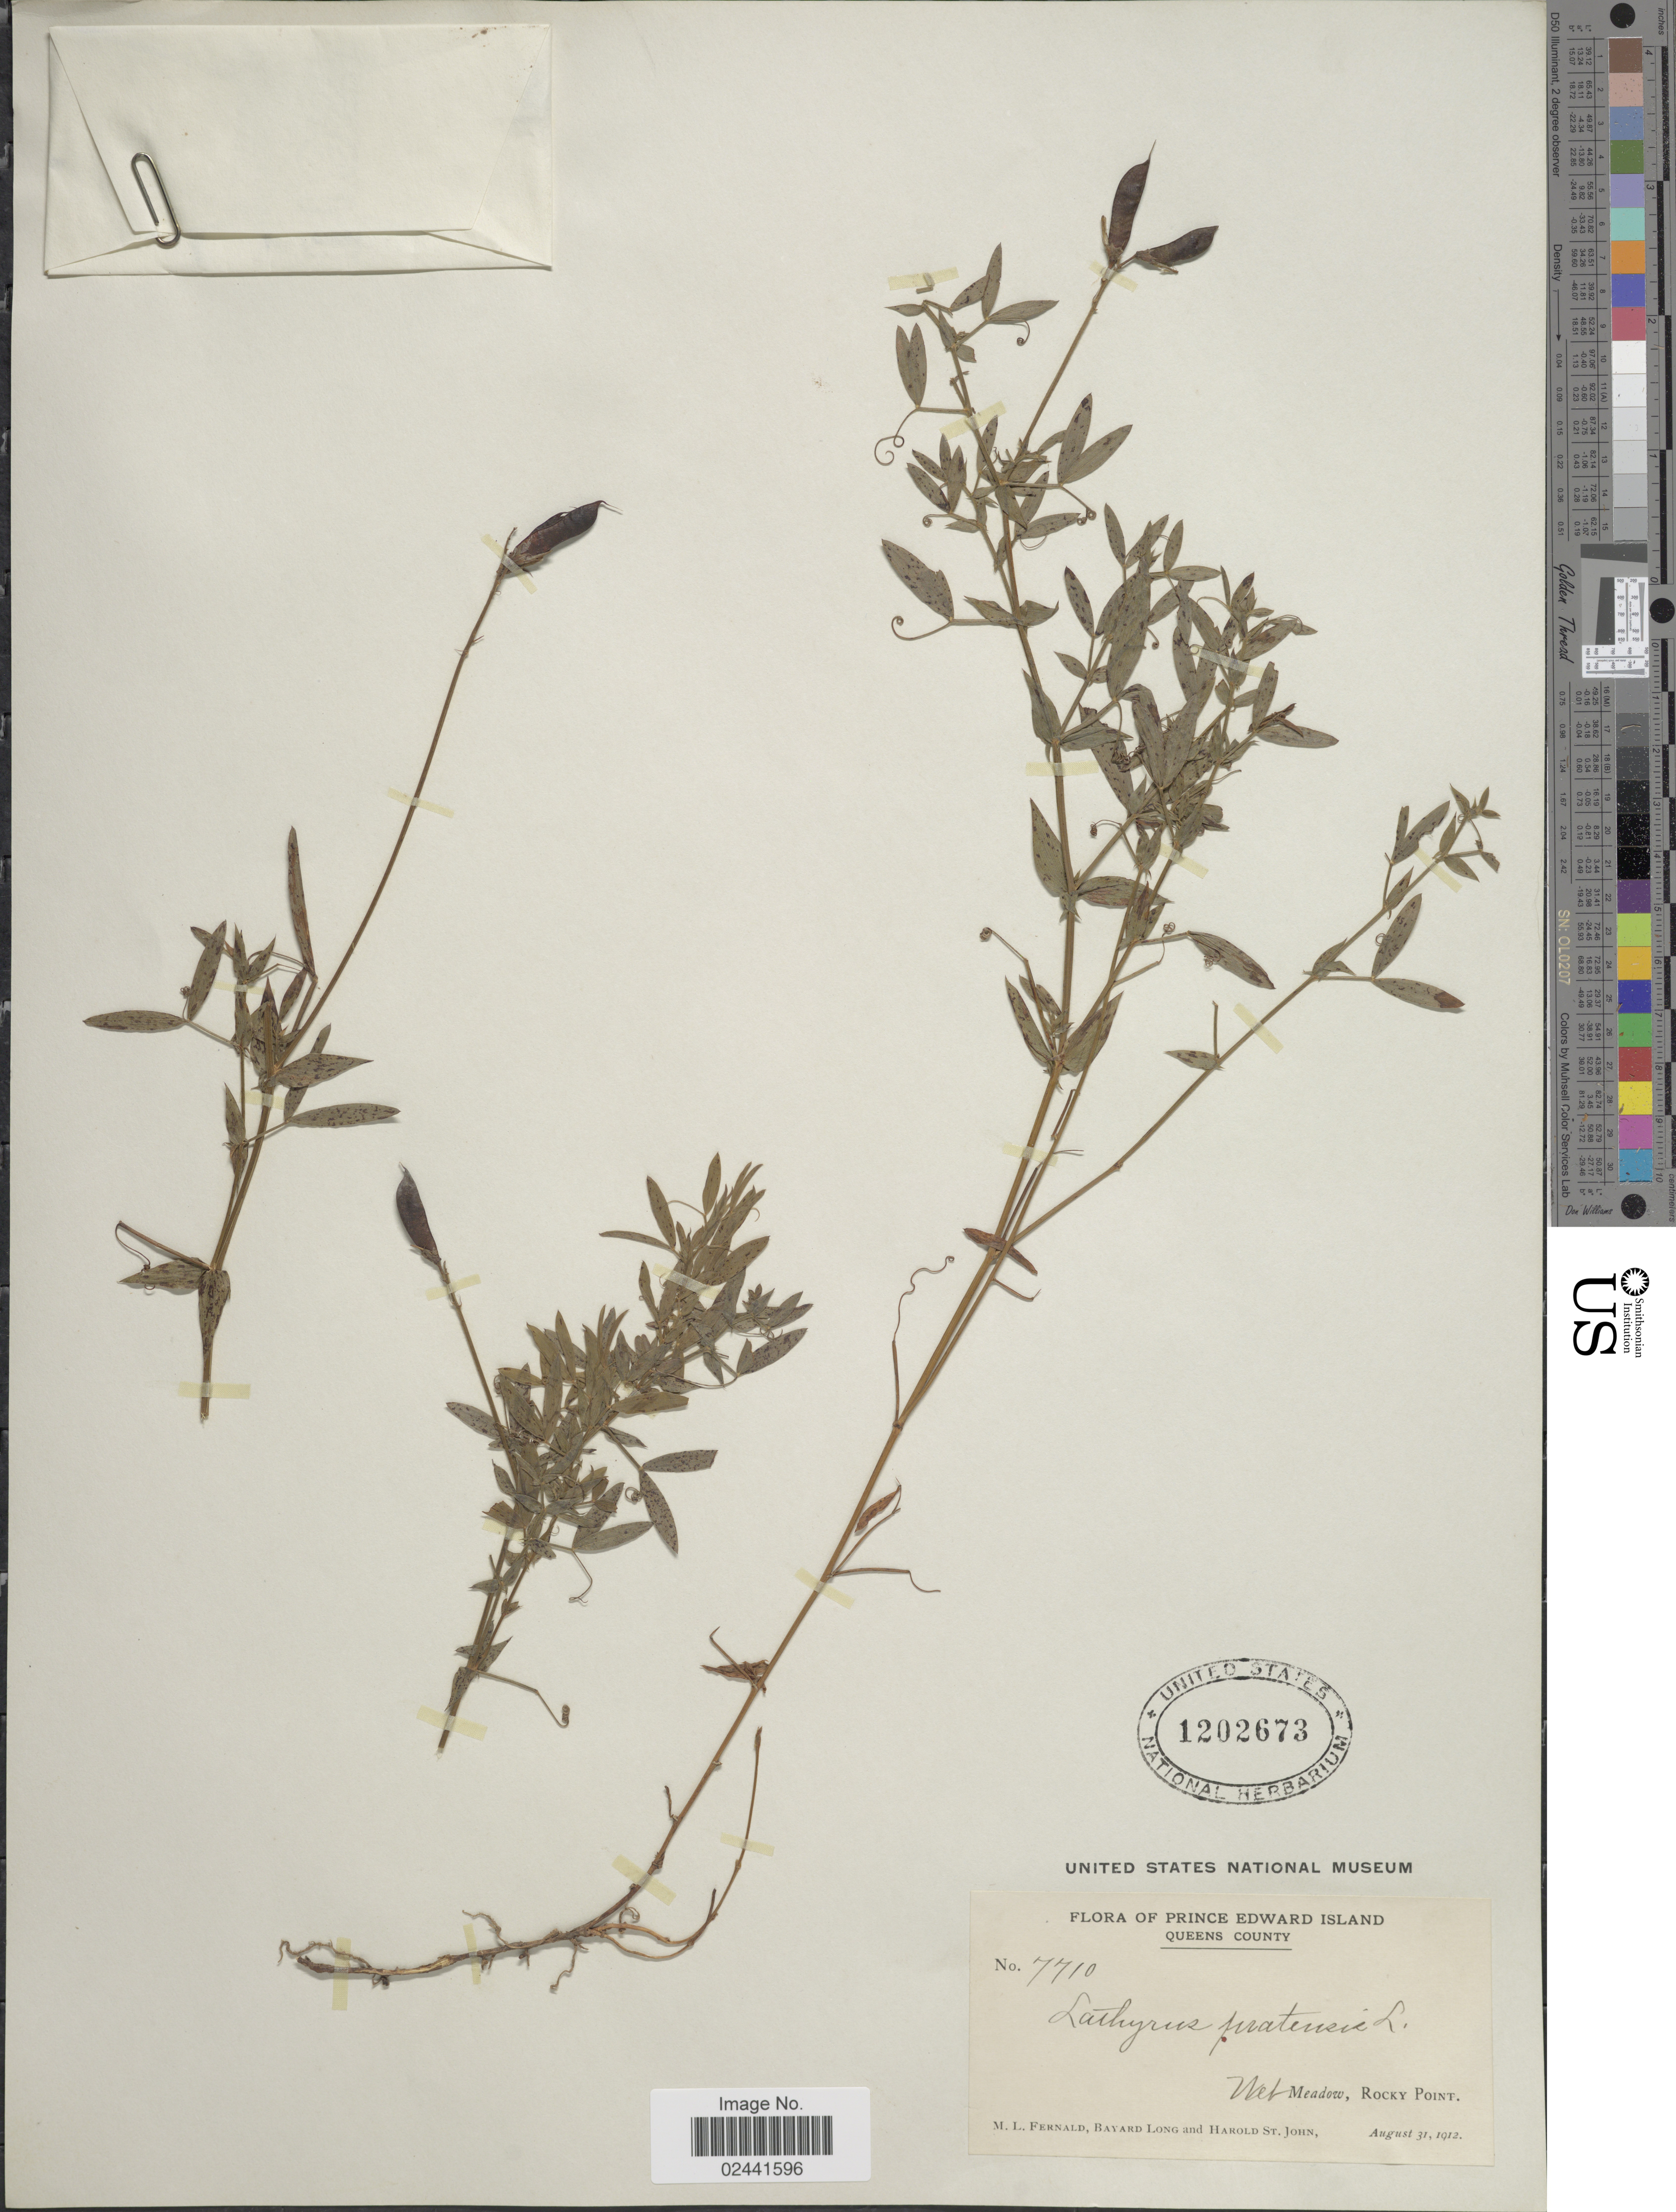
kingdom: Plantae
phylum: Tracheophyta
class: Magnoliopsida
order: Fabales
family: Fabaceae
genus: Lathyrus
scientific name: Lathyrus pratensis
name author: L.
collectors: M. L. Fernald, B. Long & H. St. John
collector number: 7710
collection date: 1912-08-31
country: Canada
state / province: Prince Edward Island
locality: Queens County, Wet meadow, Rocky Point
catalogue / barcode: US 1202673